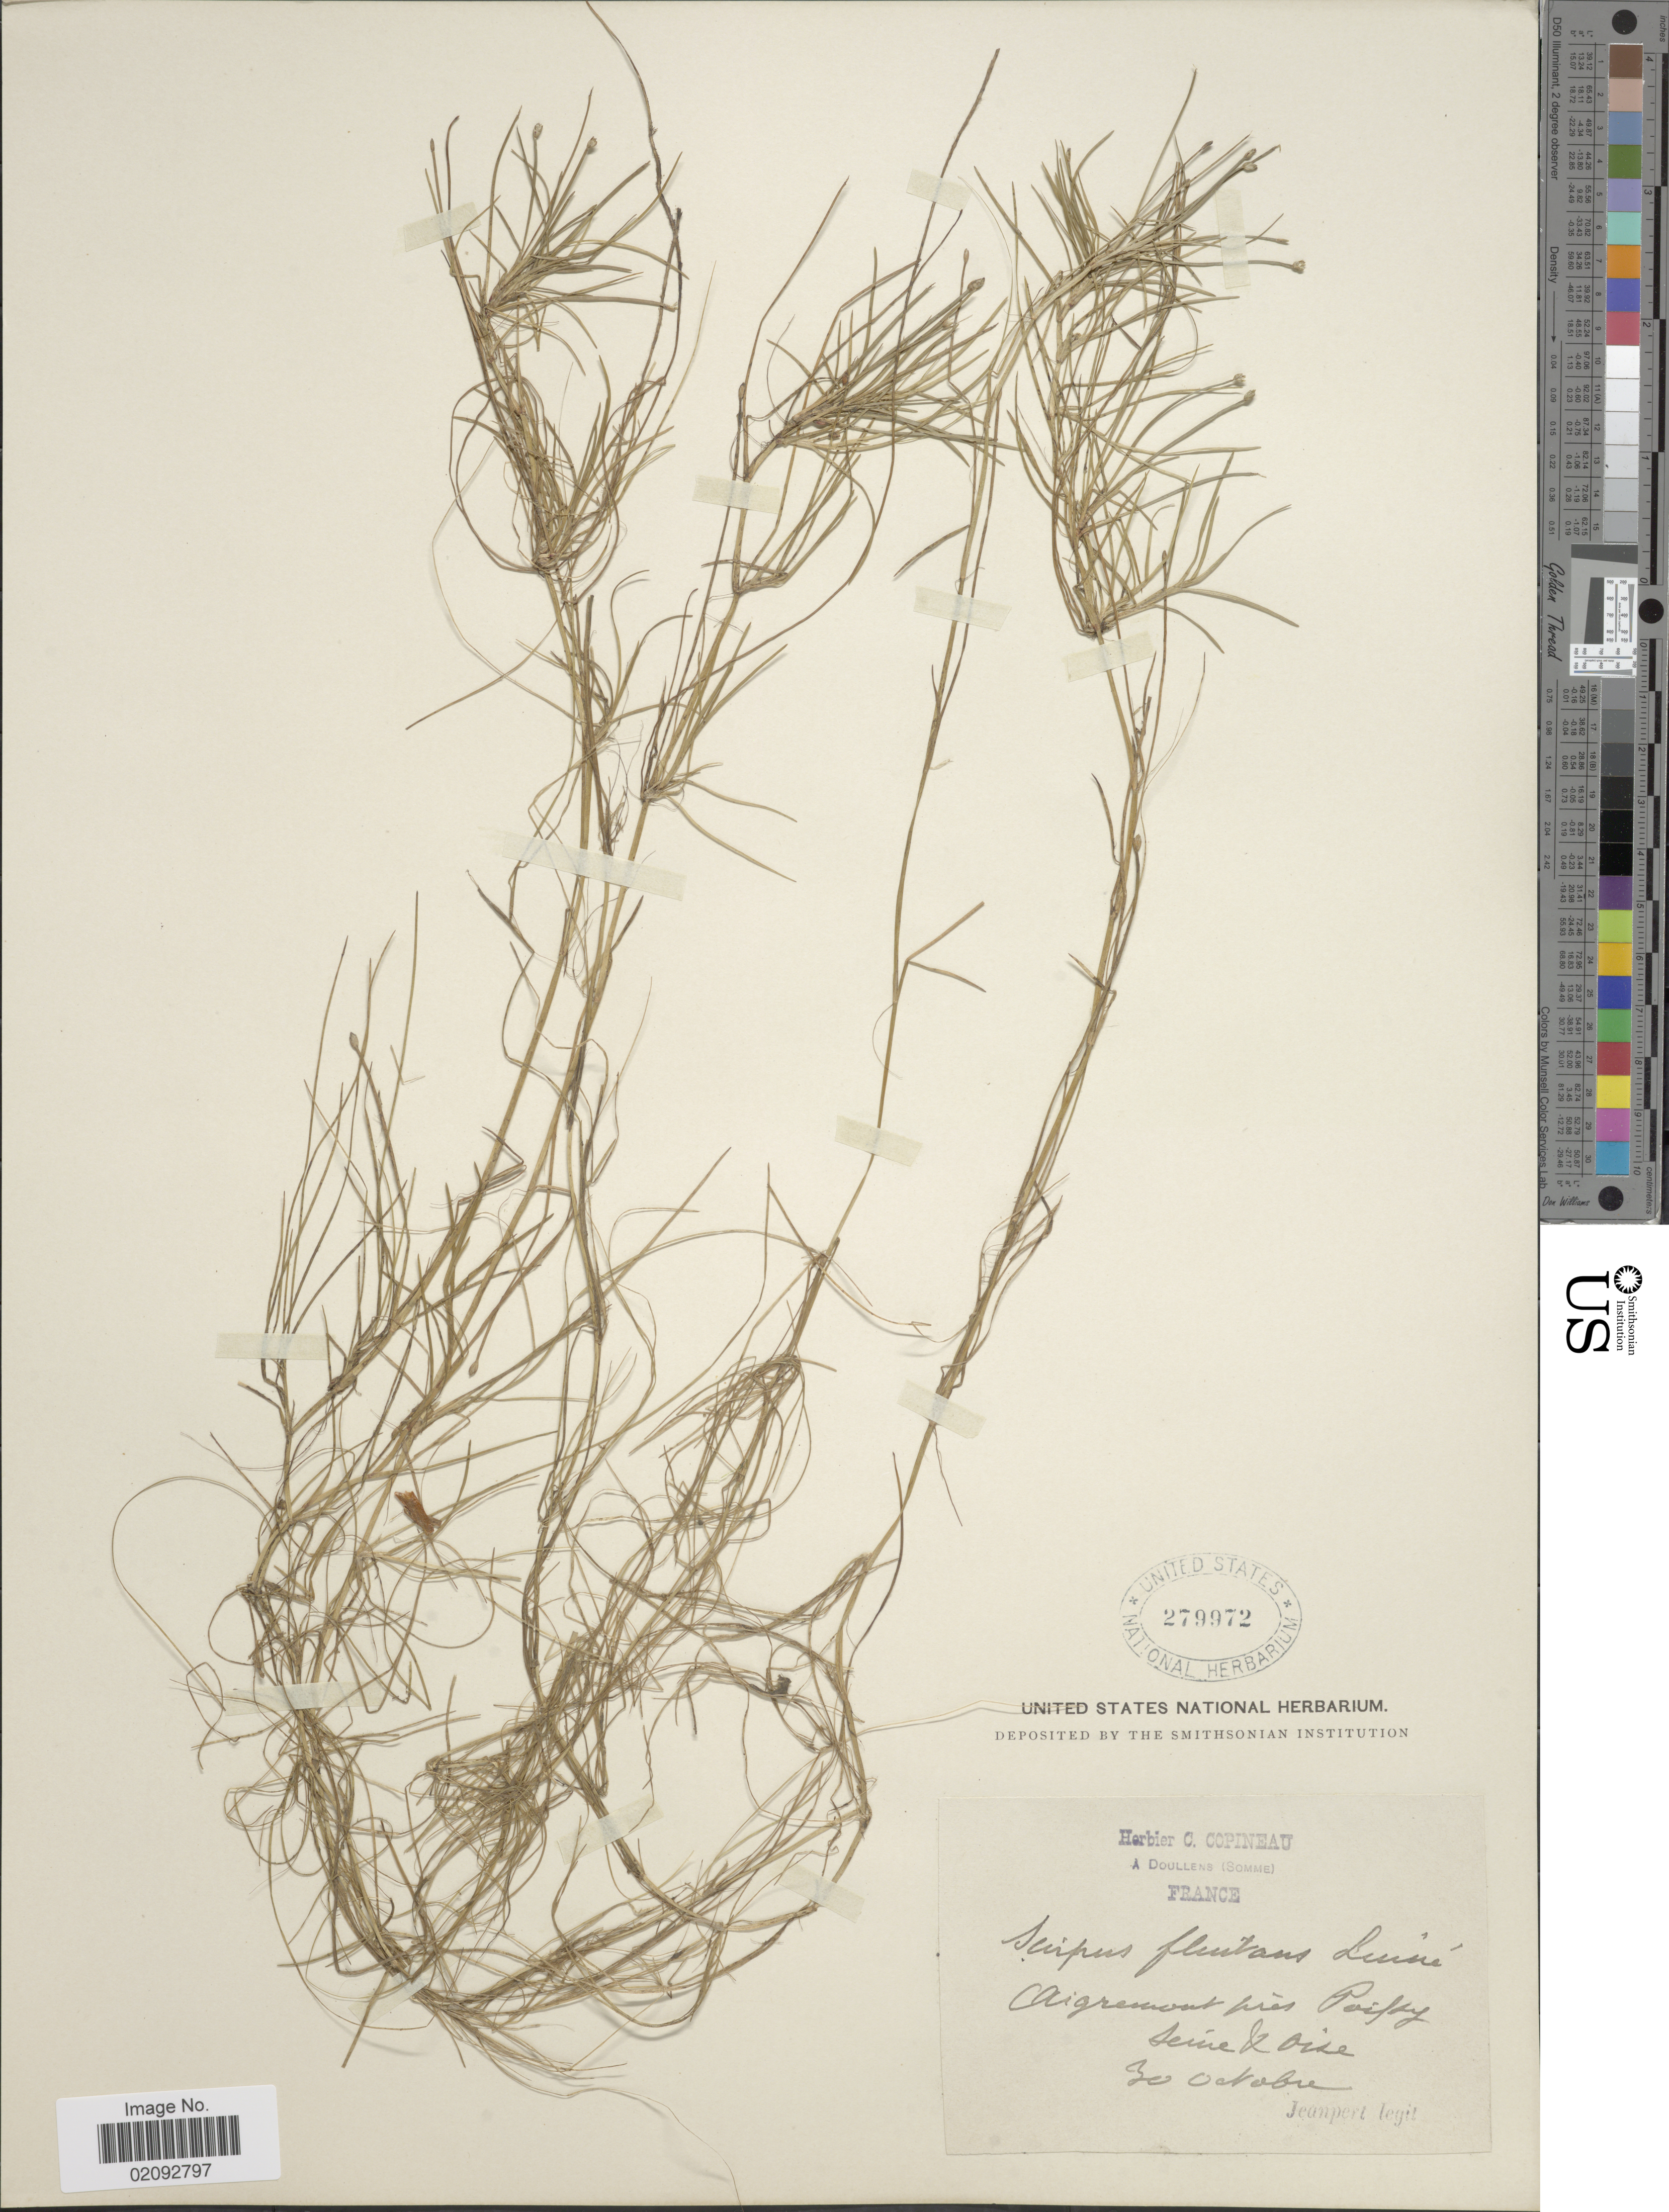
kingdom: Plantae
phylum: Tracheophyta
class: Liliopsida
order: Poales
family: Cyperaceae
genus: Isolepis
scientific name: Isolepis fluitans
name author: (L.) R. Br.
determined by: Strong, Mark T., (BOT), Smithsonian Institution - National Museum of Natural History (UNITED STATES)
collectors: Jeanpert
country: France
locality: [illegible text] pres Poissy Seine & Oise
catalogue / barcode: US 279972